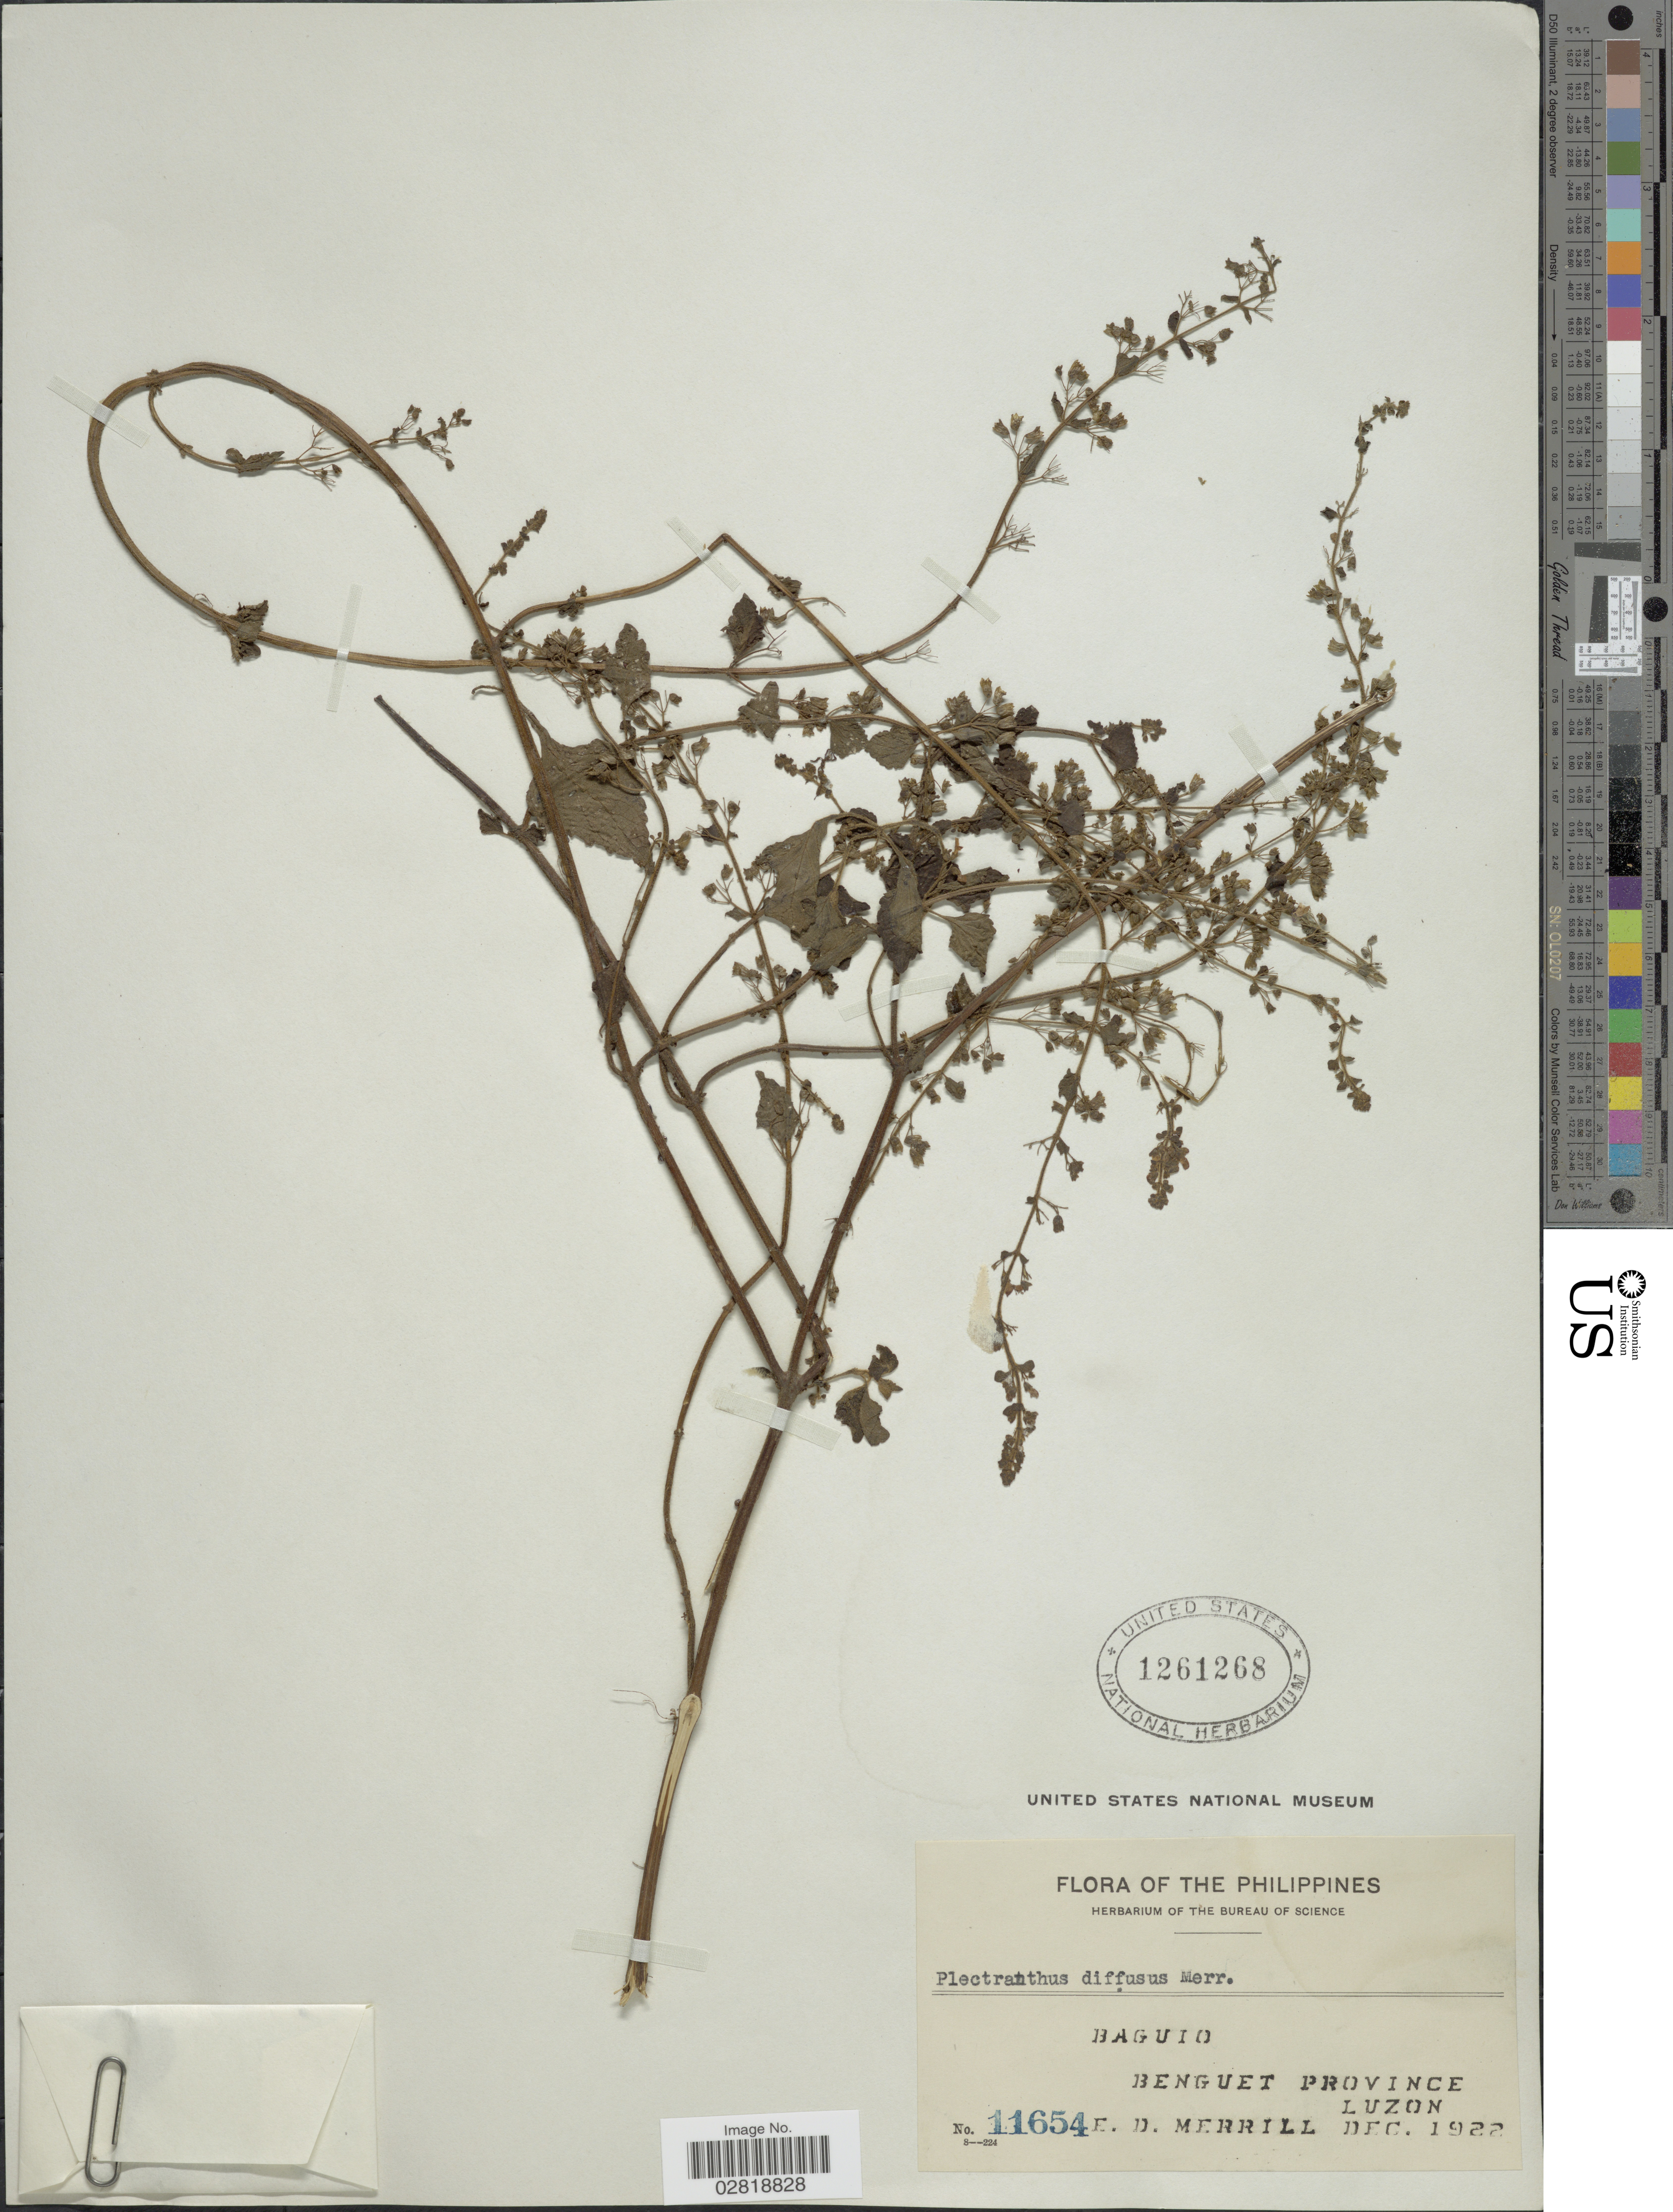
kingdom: Plantae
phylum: Tracheophyta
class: Magnoliopsida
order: Lamiales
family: Lamiaceae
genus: Plectranthus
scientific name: Plectranthus diffusus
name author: Merr.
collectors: E. D. Merrill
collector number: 11654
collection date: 1922-12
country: Philippines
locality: Baguio. Benguet Province. Luzon.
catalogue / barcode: US 1261268